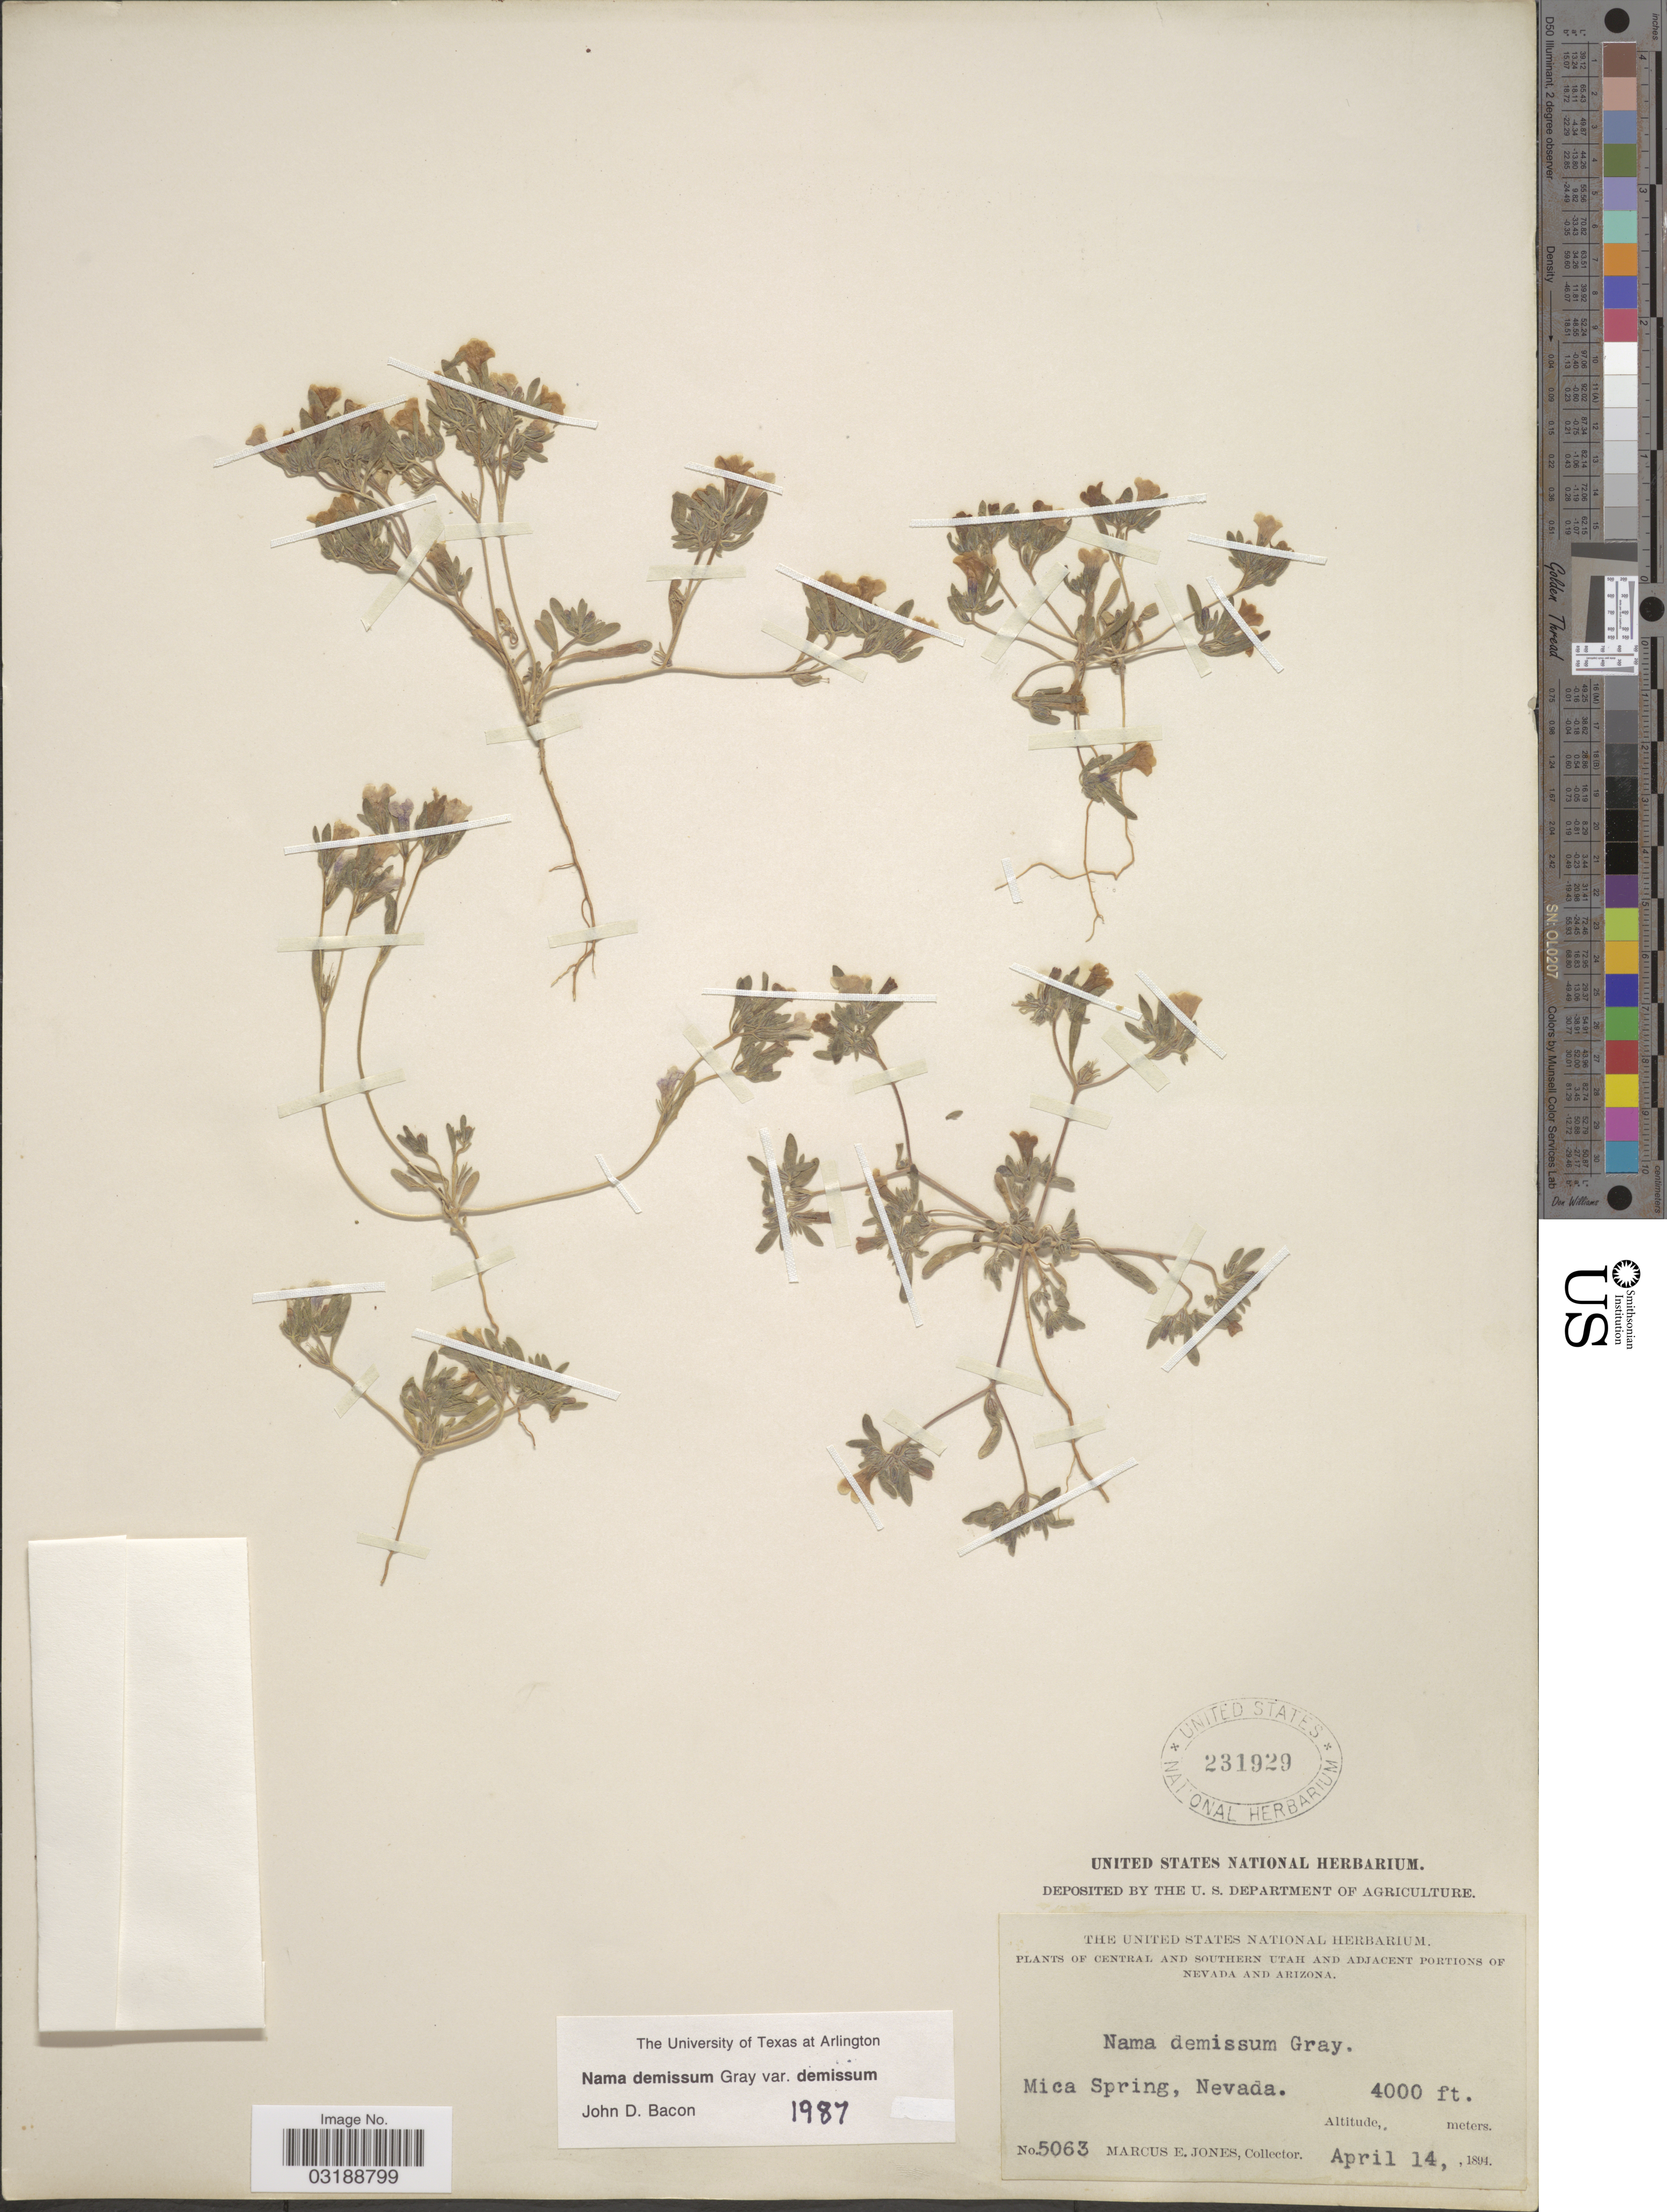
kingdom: Plantae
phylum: Tracheophyta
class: Magnoliopsida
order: Boraginales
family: Namaceae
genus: Nama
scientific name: Nama demissa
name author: A. Gray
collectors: M. E. Jones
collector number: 5063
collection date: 1894-04-14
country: United States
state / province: Nevada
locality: Adjacent portions of Nevada. Mica Spring.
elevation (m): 1219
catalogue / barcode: US 231929